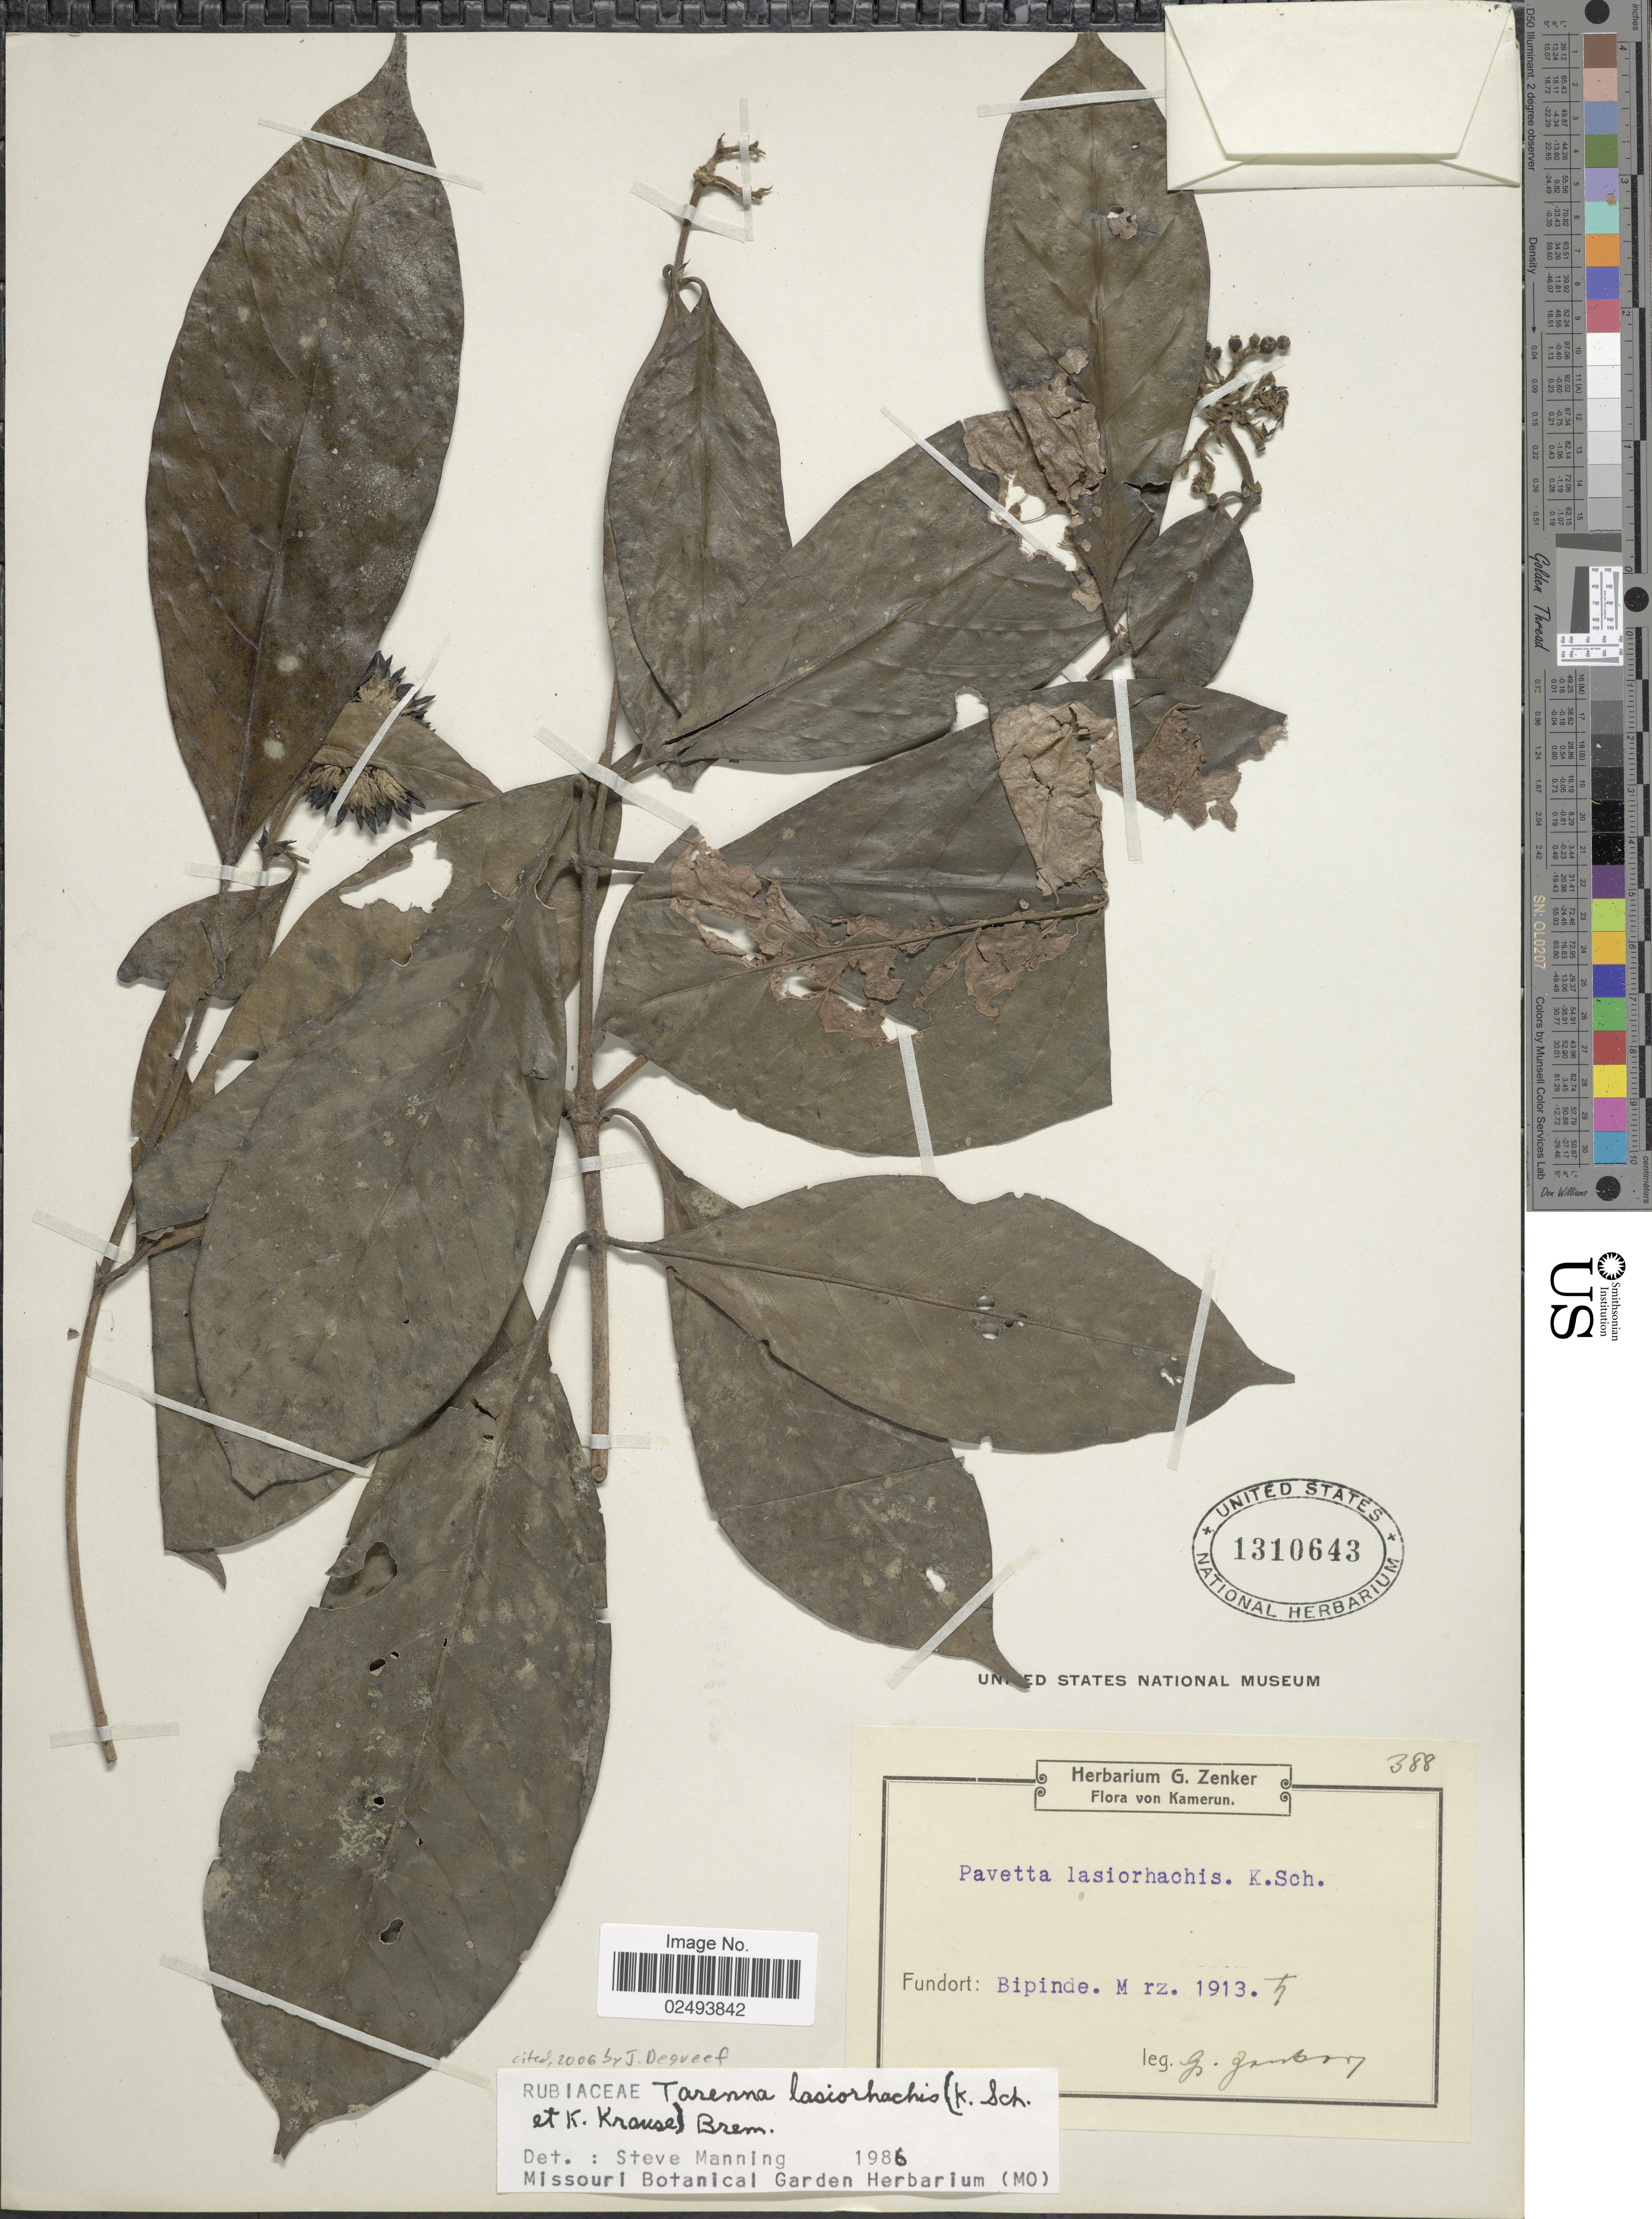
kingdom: Plantae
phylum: Tracheophyta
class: Magnoliopsida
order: Gentianales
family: Rubiaceae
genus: Tarenna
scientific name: Tarenna lasiorhachis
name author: (K. Schum. & K. Krause) Bremek.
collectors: G. A. Zenker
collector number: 388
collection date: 1913-03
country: Cameroon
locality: Kamerun, Bipinde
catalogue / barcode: US 1310643